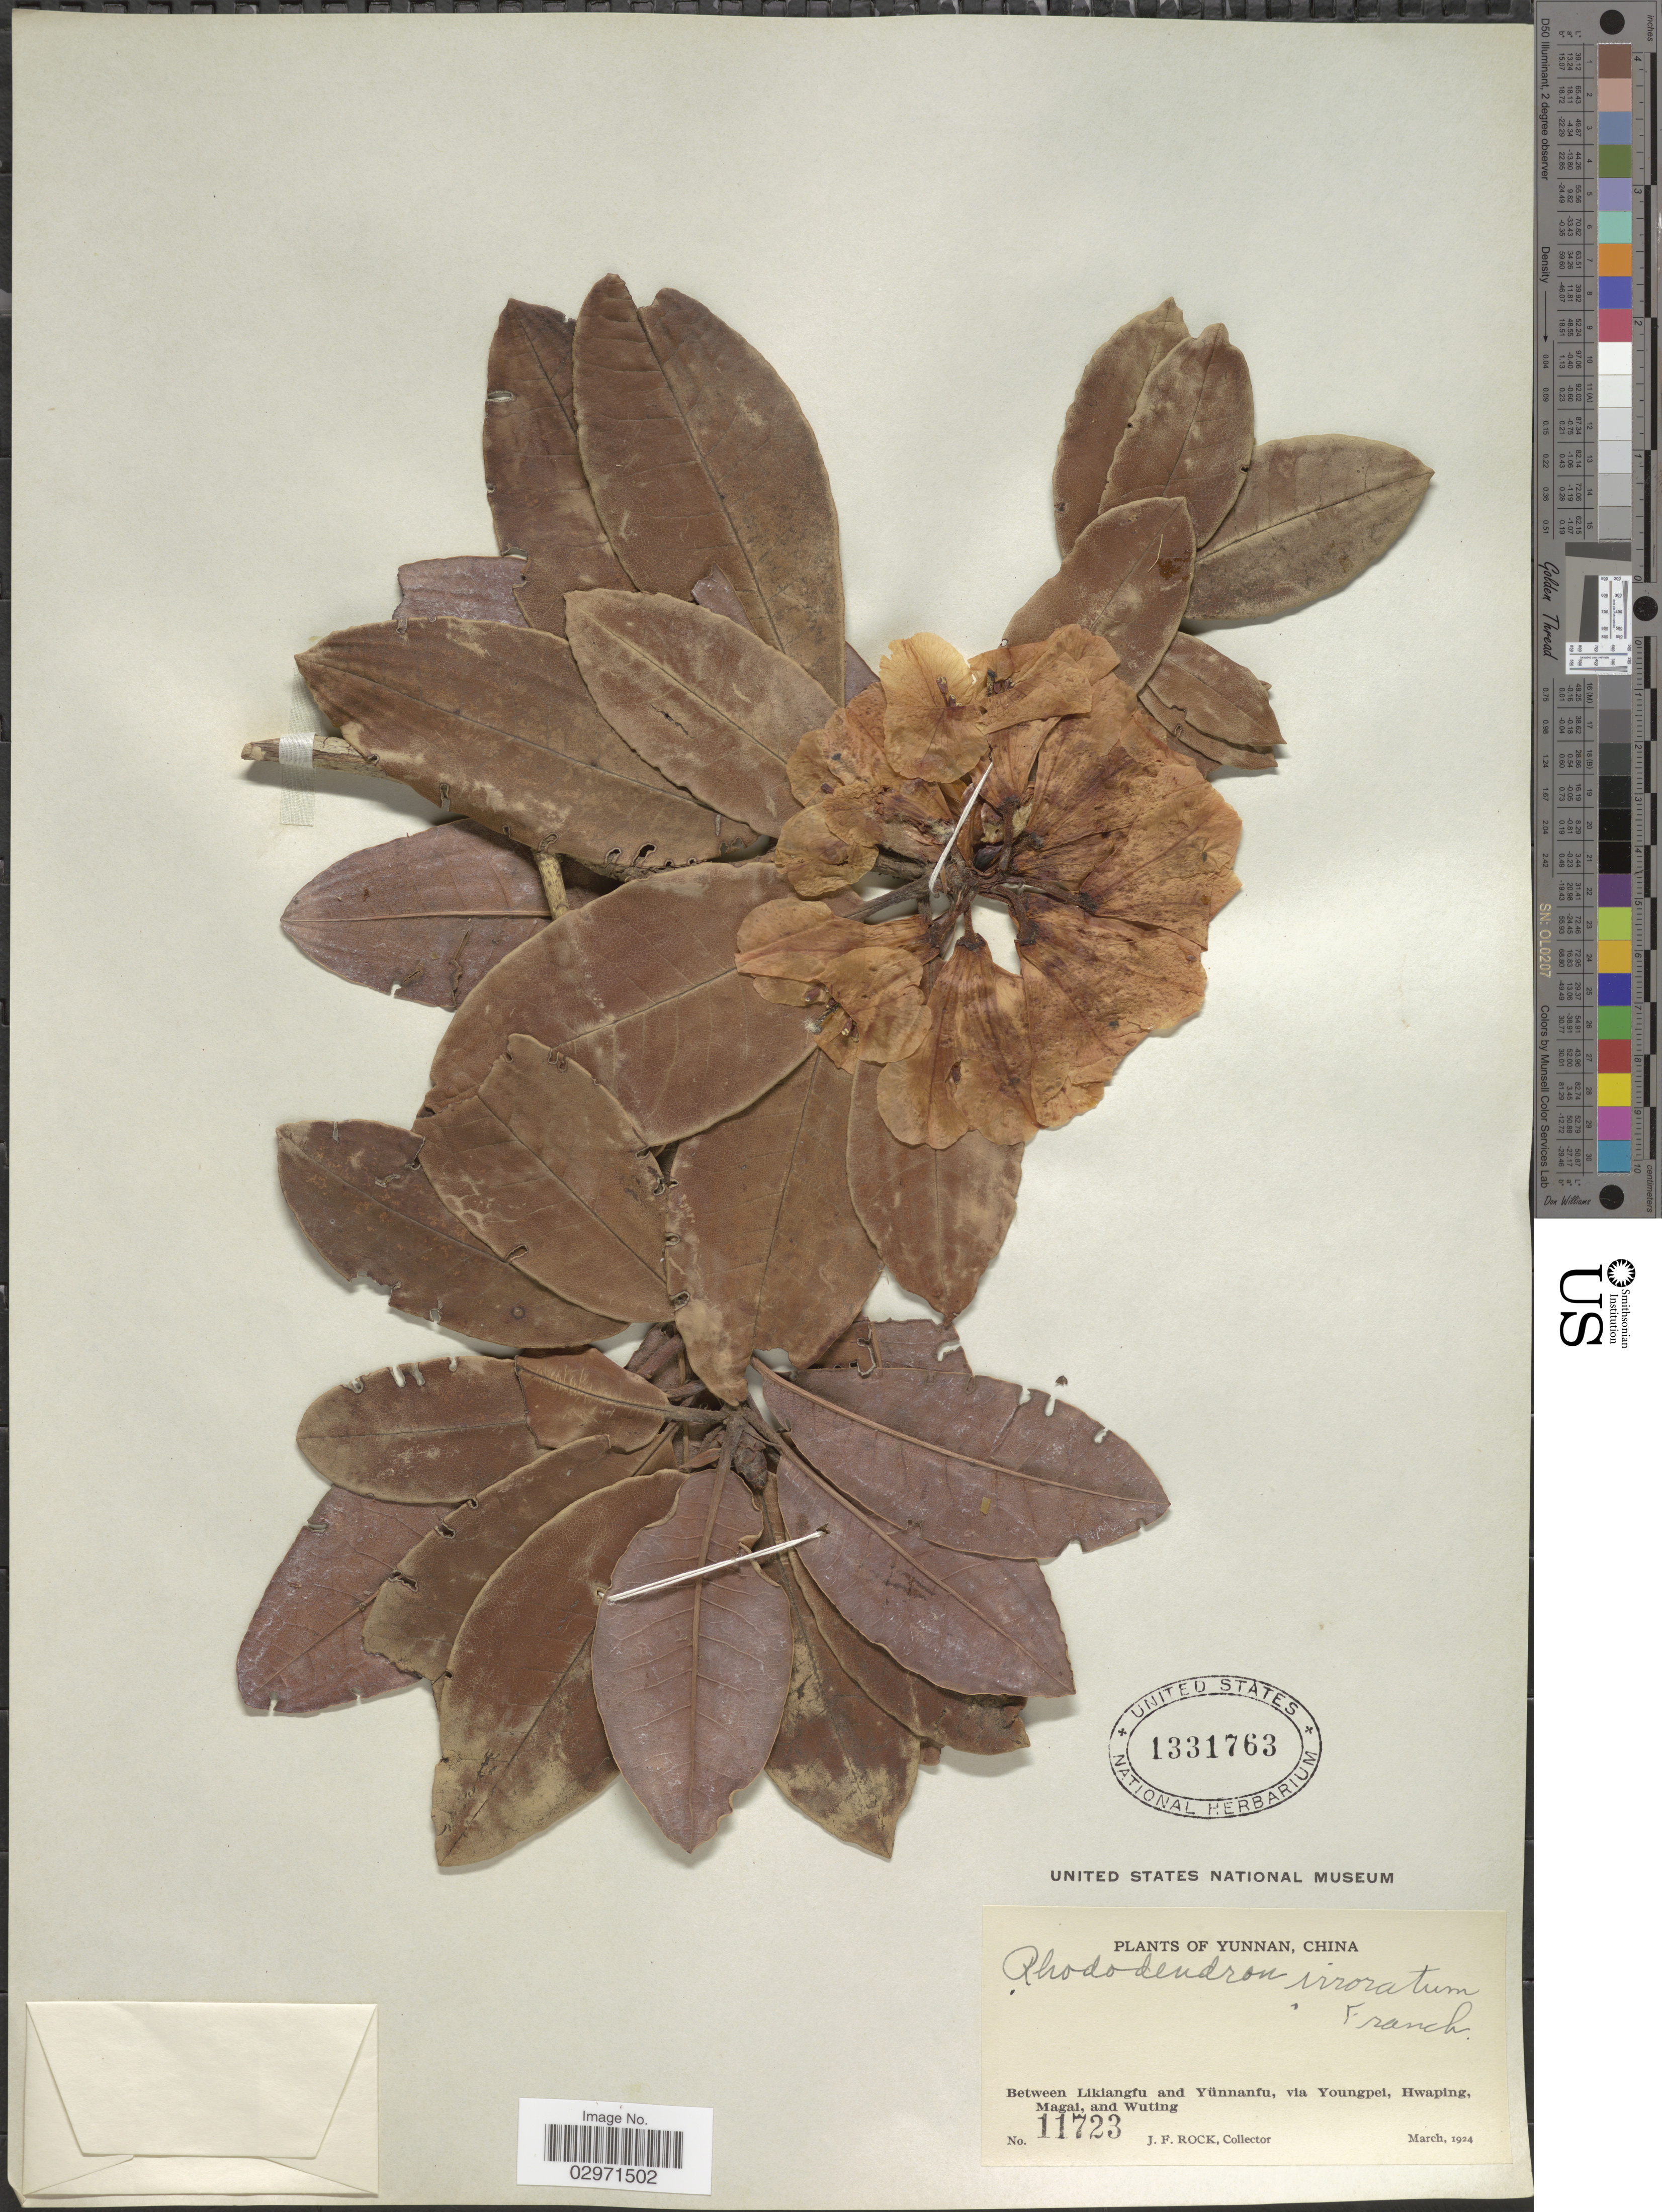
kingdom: Plantae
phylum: Tracheophyta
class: Magnoliopsida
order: Ericales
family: Ericaceae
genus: Rhododendron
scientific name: Rhododendron irroratum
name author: Franch.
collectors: J. Rock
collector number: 11723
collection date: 1924-03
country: China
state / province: Yunnan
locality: Between Likiangfu and Yünnanfu, via Youngpei, Hwaping, Magai, and Wuting.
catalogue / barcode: US 1331763